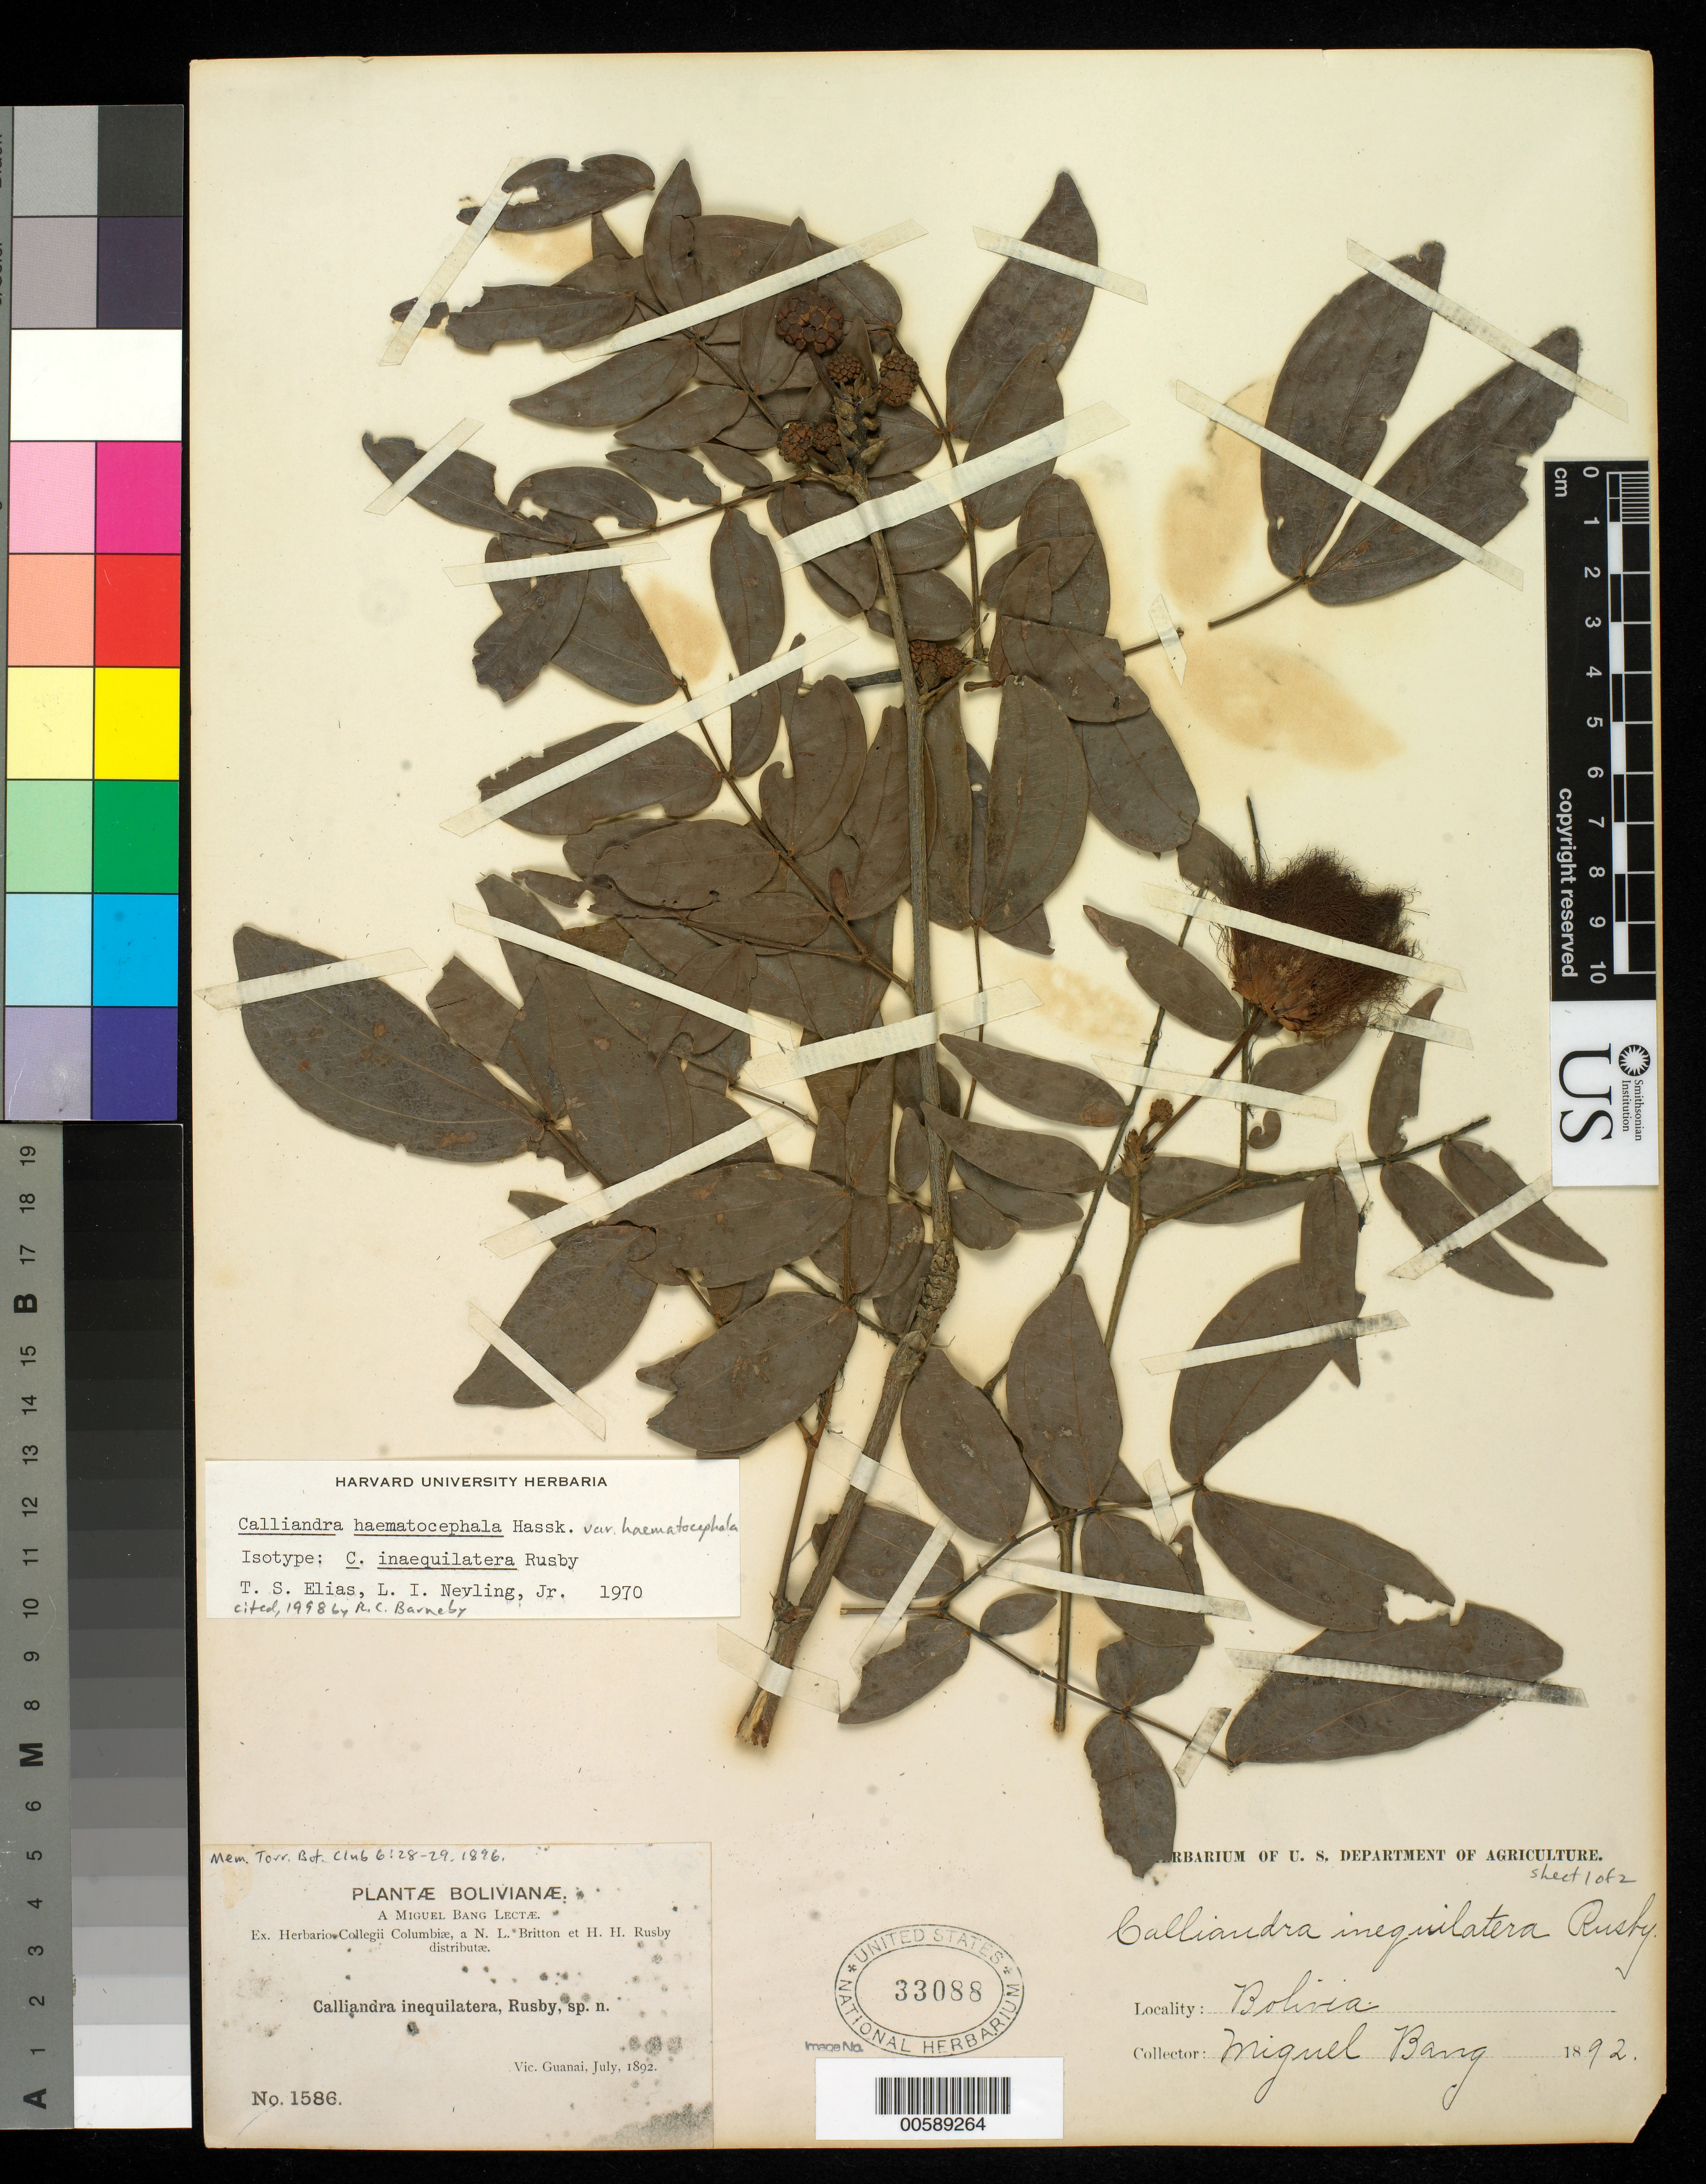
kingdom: Plantae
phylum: Tracheophyta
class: Magnoliopsida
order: Fabales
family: Fabaceae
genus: Calliandra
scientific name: Calliandra inaequilatera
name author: Rusby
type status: Isotype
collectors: M. Bang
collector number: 1586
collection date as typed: Jul 1892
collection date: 1892-07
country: Bolivia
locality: Vic. Guanai.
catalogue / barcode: US 33088